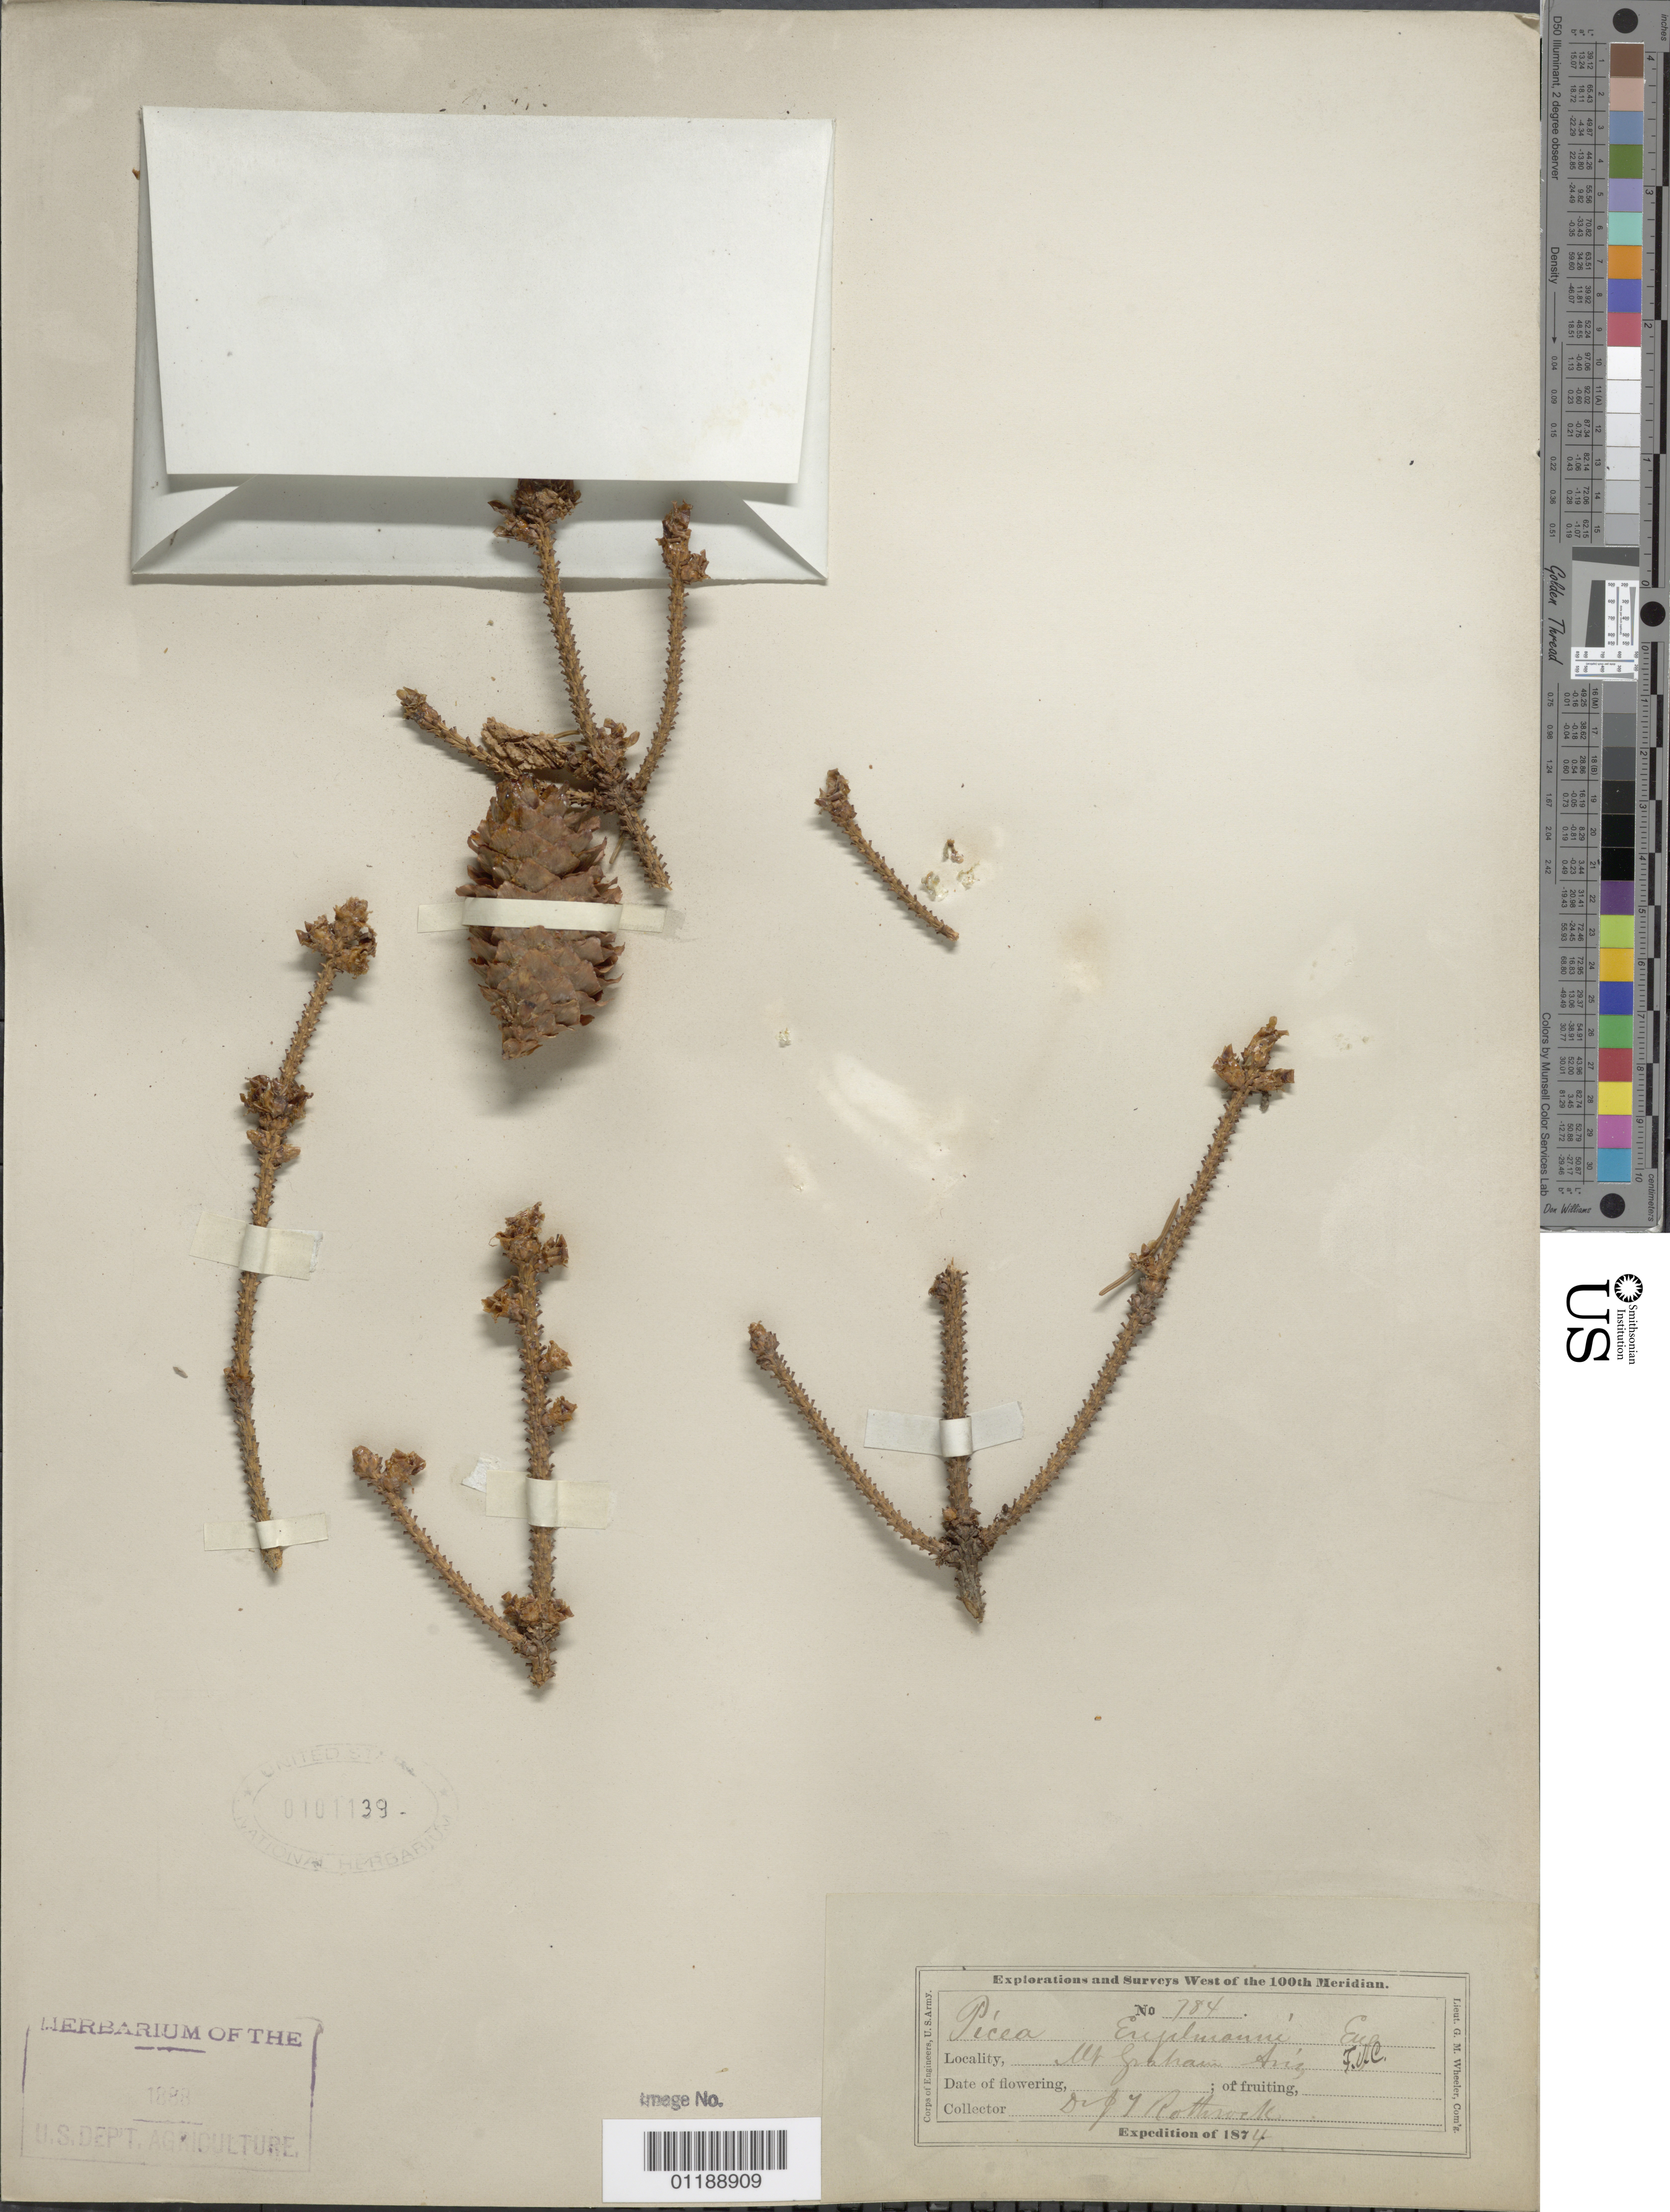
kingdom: Plantae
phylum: Tracheophyta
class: Pinopsida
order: Pinales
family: Pinaceae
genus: Picea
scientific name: Picea engelmannii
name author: Parry ex Engelm.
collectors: J. T. Rothrock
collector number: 784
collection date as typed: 1874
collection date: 1874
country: United States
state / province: Arizona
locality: Mt. Graham.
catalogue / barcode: US 101139